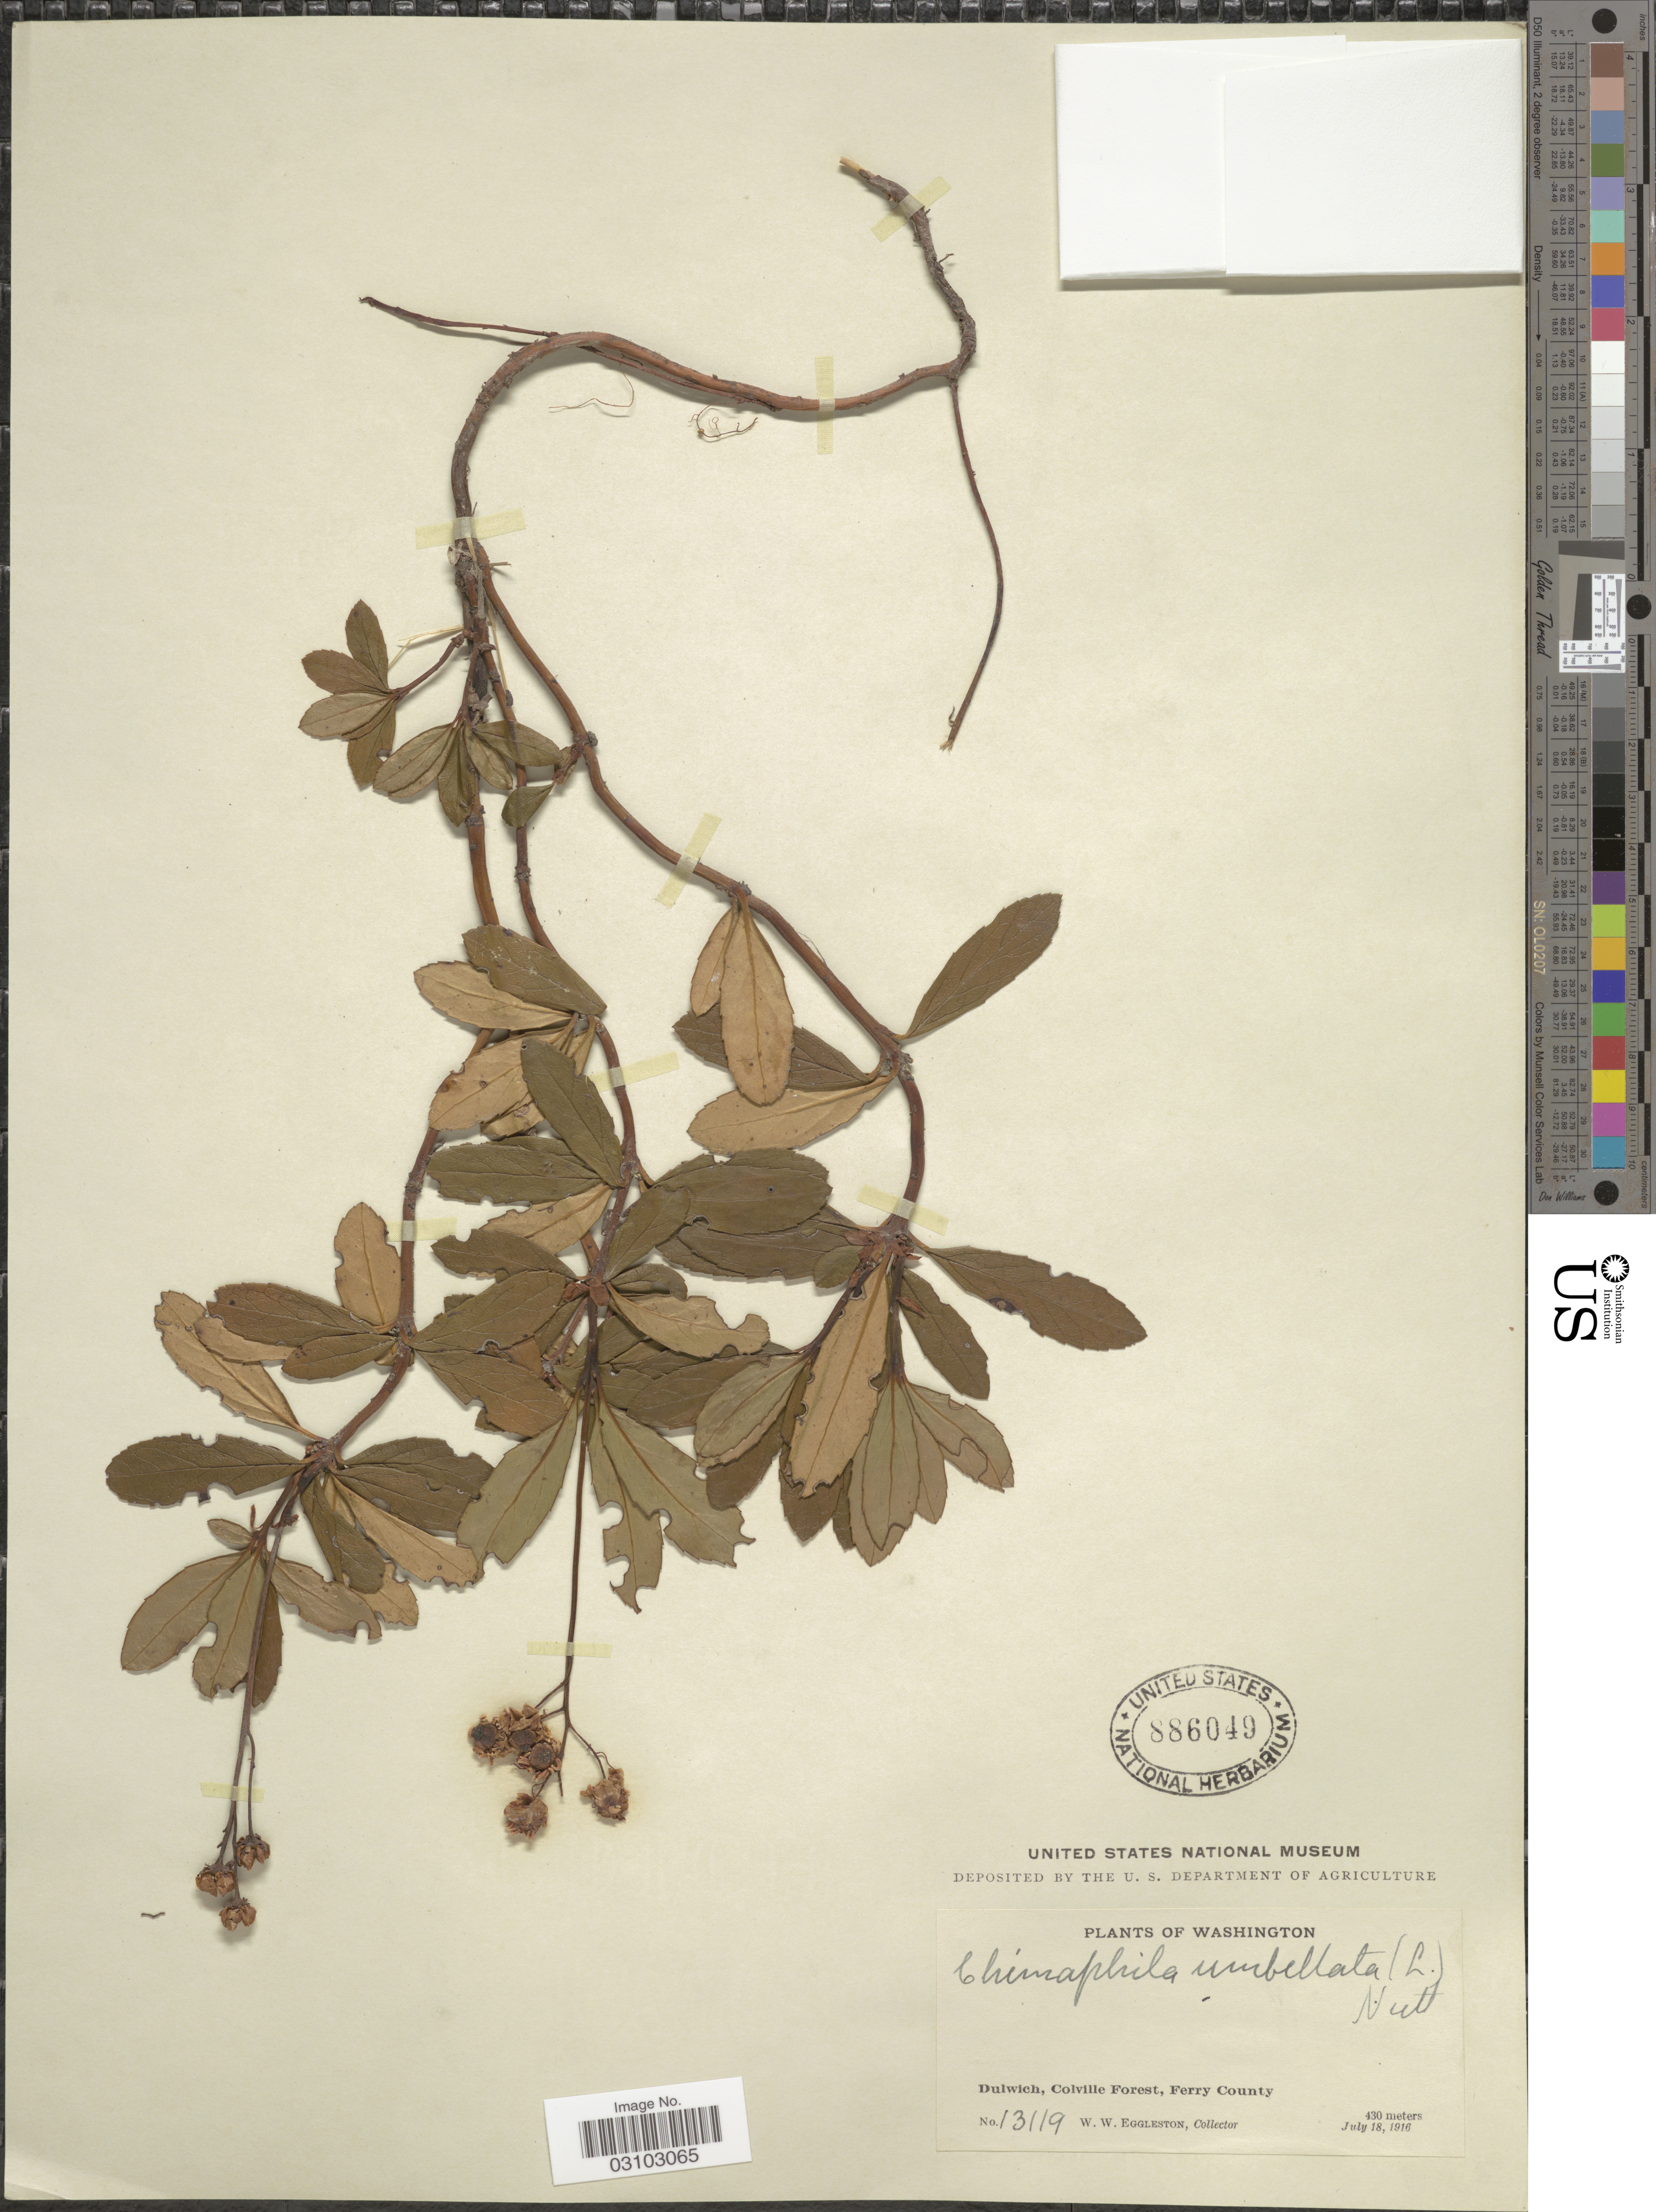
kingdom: Plantae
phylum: Tracheophyta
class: Magnoliopsida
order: Ericales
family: Ericaceae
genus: Chimaphila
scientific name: Chimaphila umbellata var. occidentalis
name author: (Rydb.) S.F. Blake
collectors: W. W. Eggleston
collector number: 13119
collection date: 1916-07-18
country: United States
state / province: Washington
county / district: Ferry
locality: Dulwich, Colville Forest, Ferry County.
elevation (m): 430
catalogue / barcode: US 886049